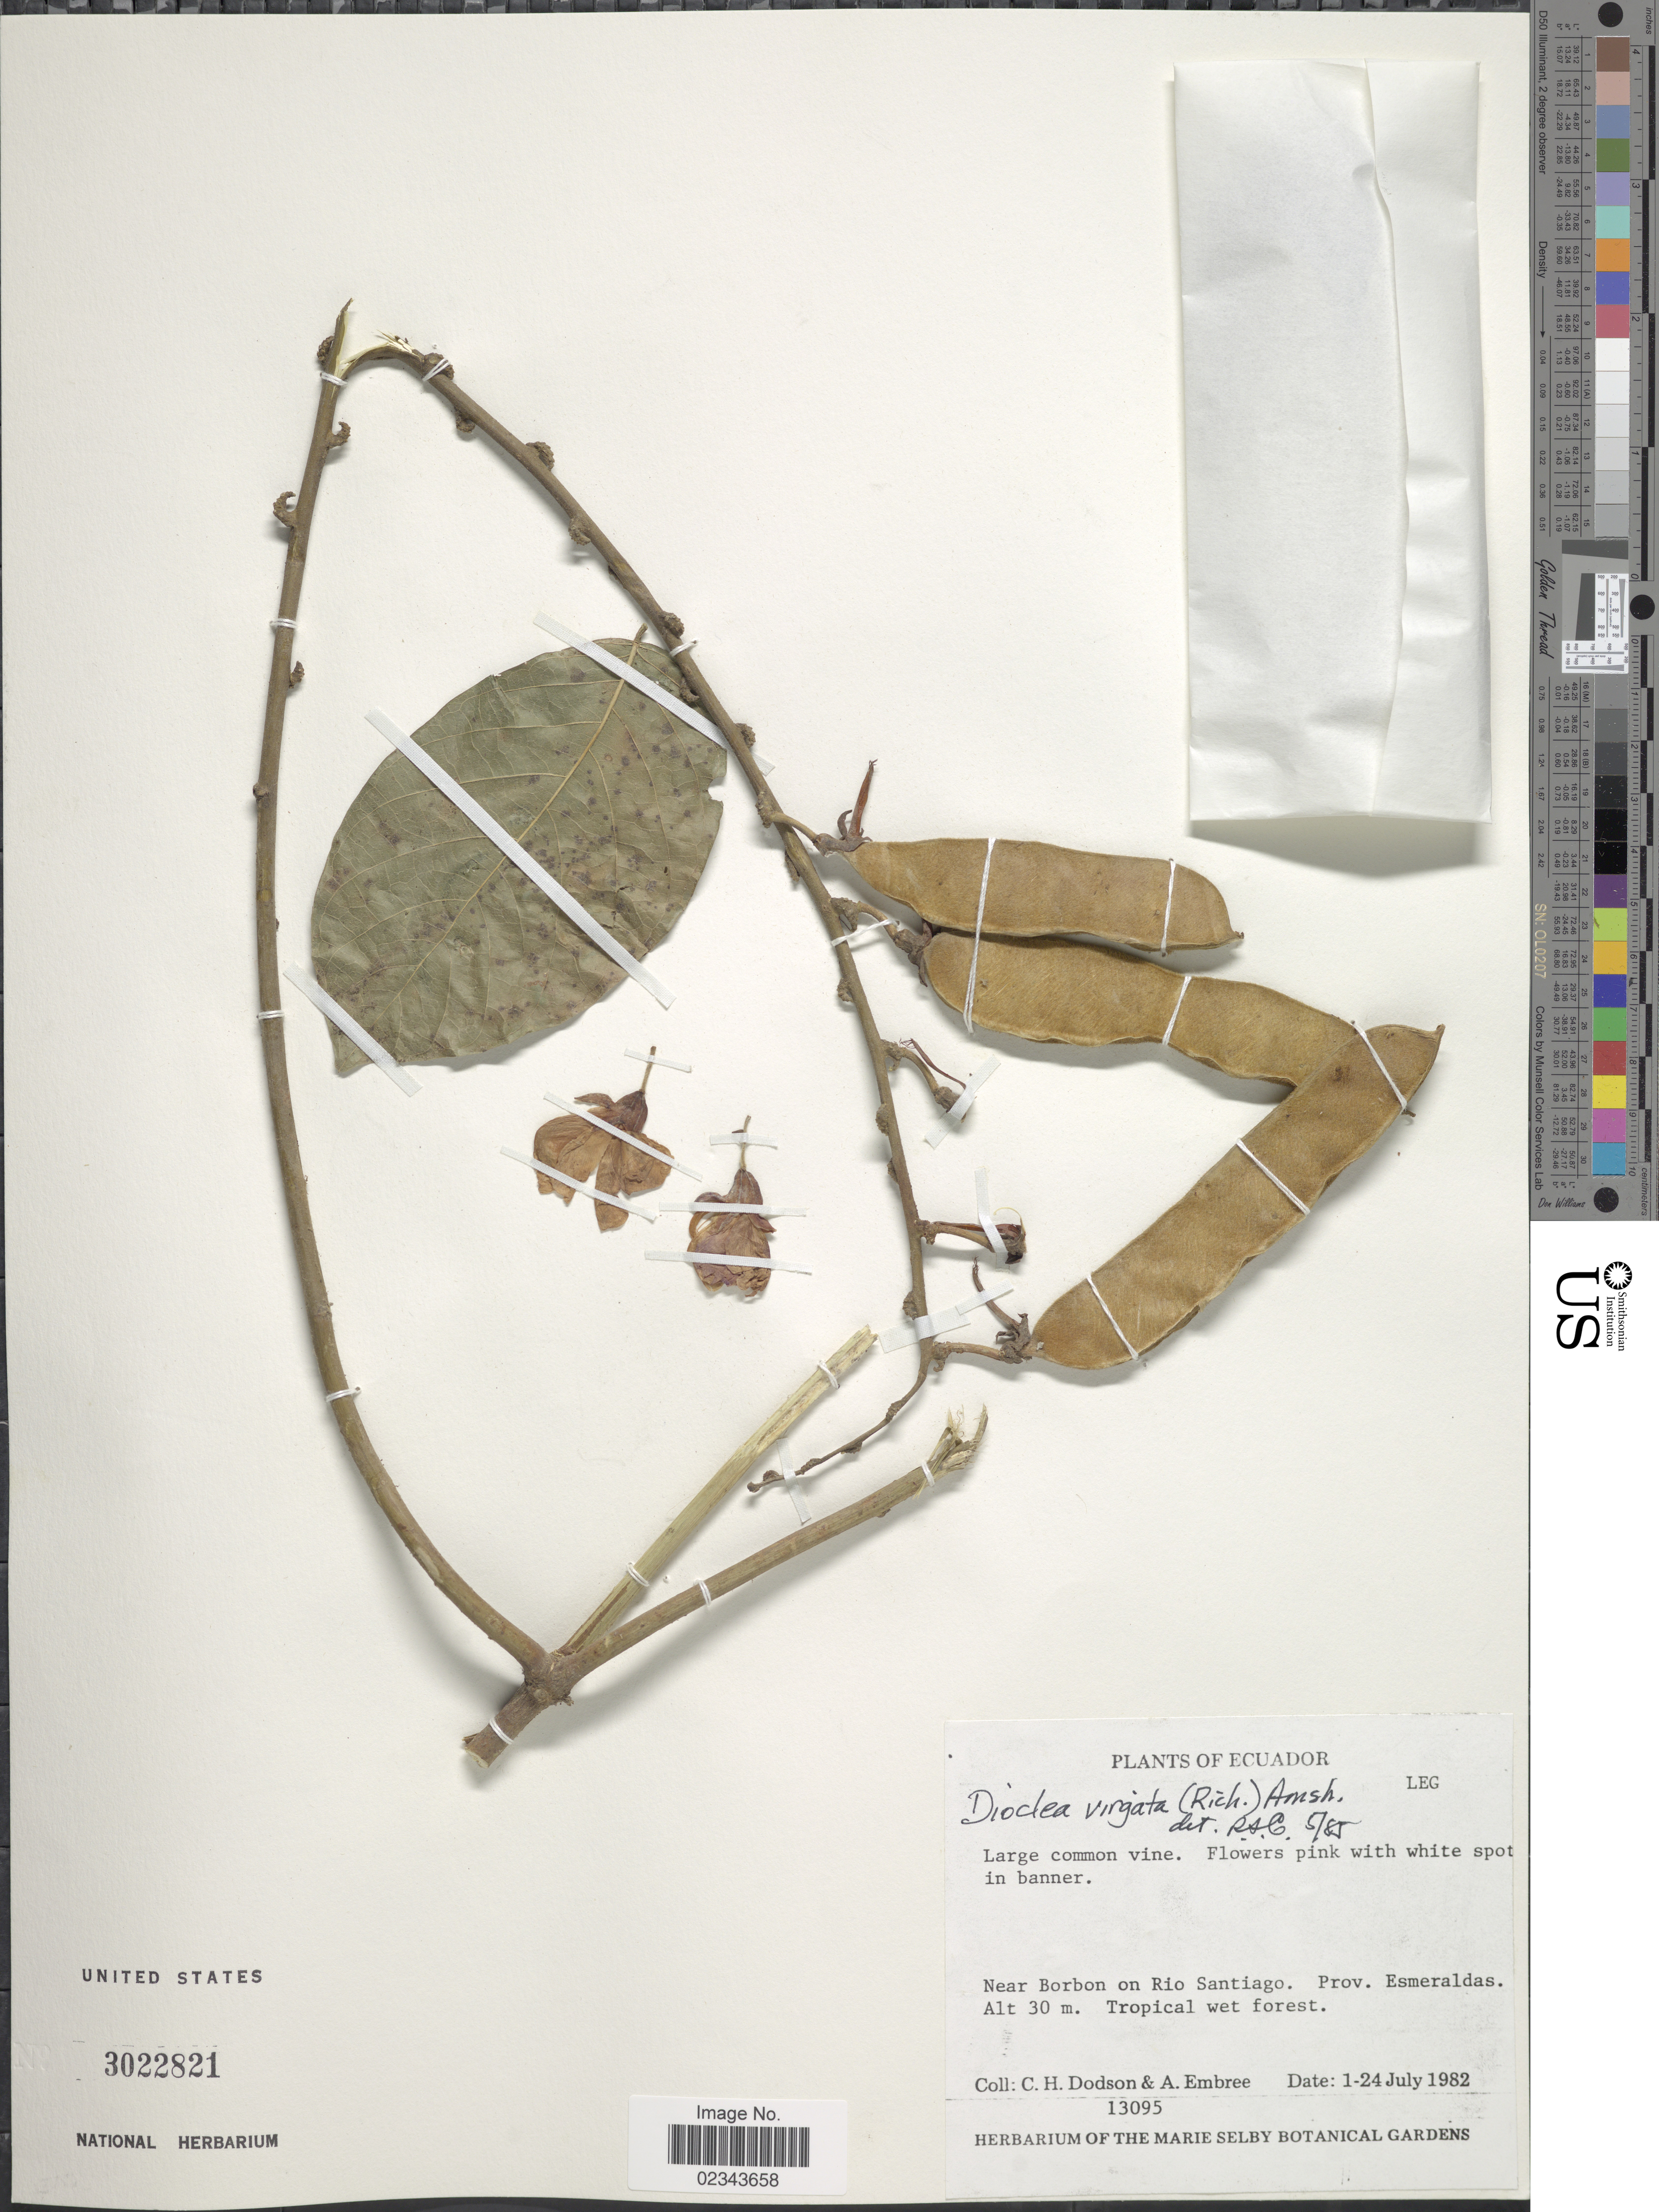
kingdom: Plantae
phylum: Tracheophyta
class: Magnoliopsida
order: Fabales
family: Fabaceae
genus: Dioclea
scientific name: Dioclea virgata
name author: (Rich.) Amshoff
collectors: C. H. Dodson & A. Embree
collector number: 13095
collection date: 1982-07-01/1982-07-24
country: Ecuador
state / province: Esmeraldas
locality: Near Borbon on Rio Santiago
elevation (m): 30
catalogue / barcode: US 3022821